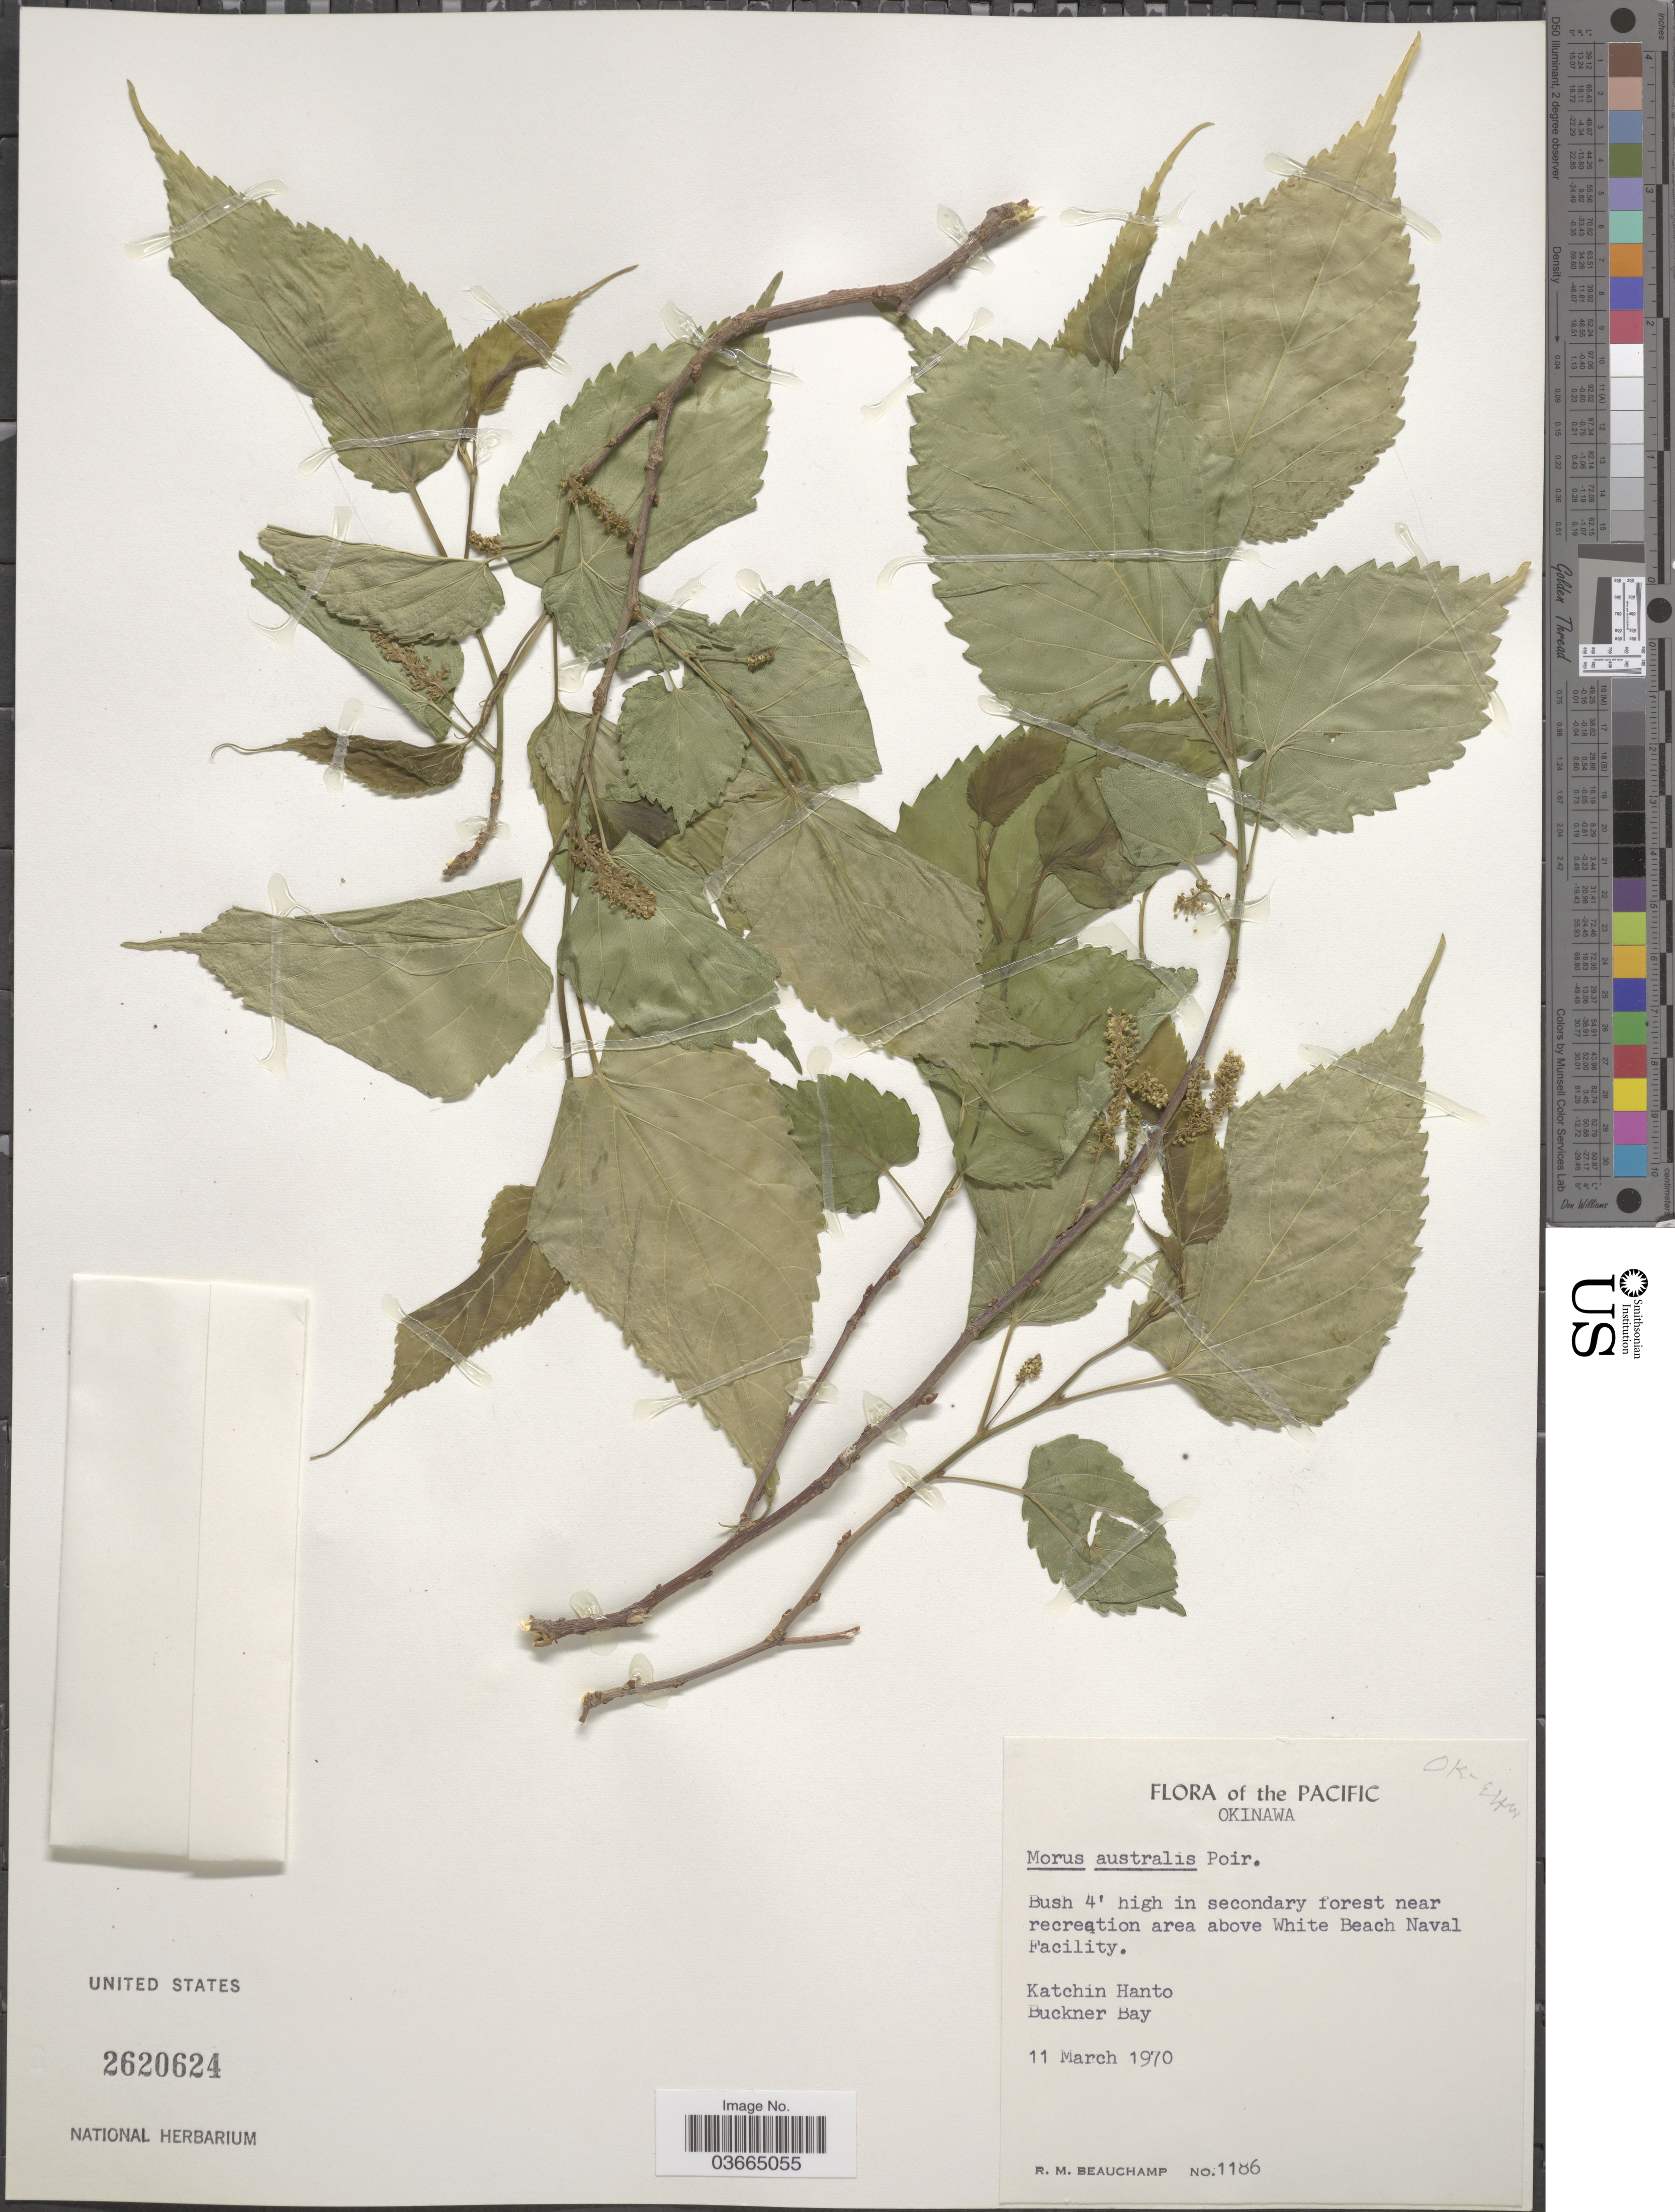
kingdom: Plantae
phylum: Tracheophyta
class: Magnoliopsida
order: Rosales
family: Moraceae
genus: Morus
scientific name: Morus australis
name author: Poir.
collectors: R. Beauchamp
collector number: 1186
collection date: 1970-03-11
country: Japan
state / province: Okinawa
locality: The Pacific. Near recreation area above White Beach Naval Facility. Katchin Hanto. Buckner Bay.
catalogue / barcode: US 2620624